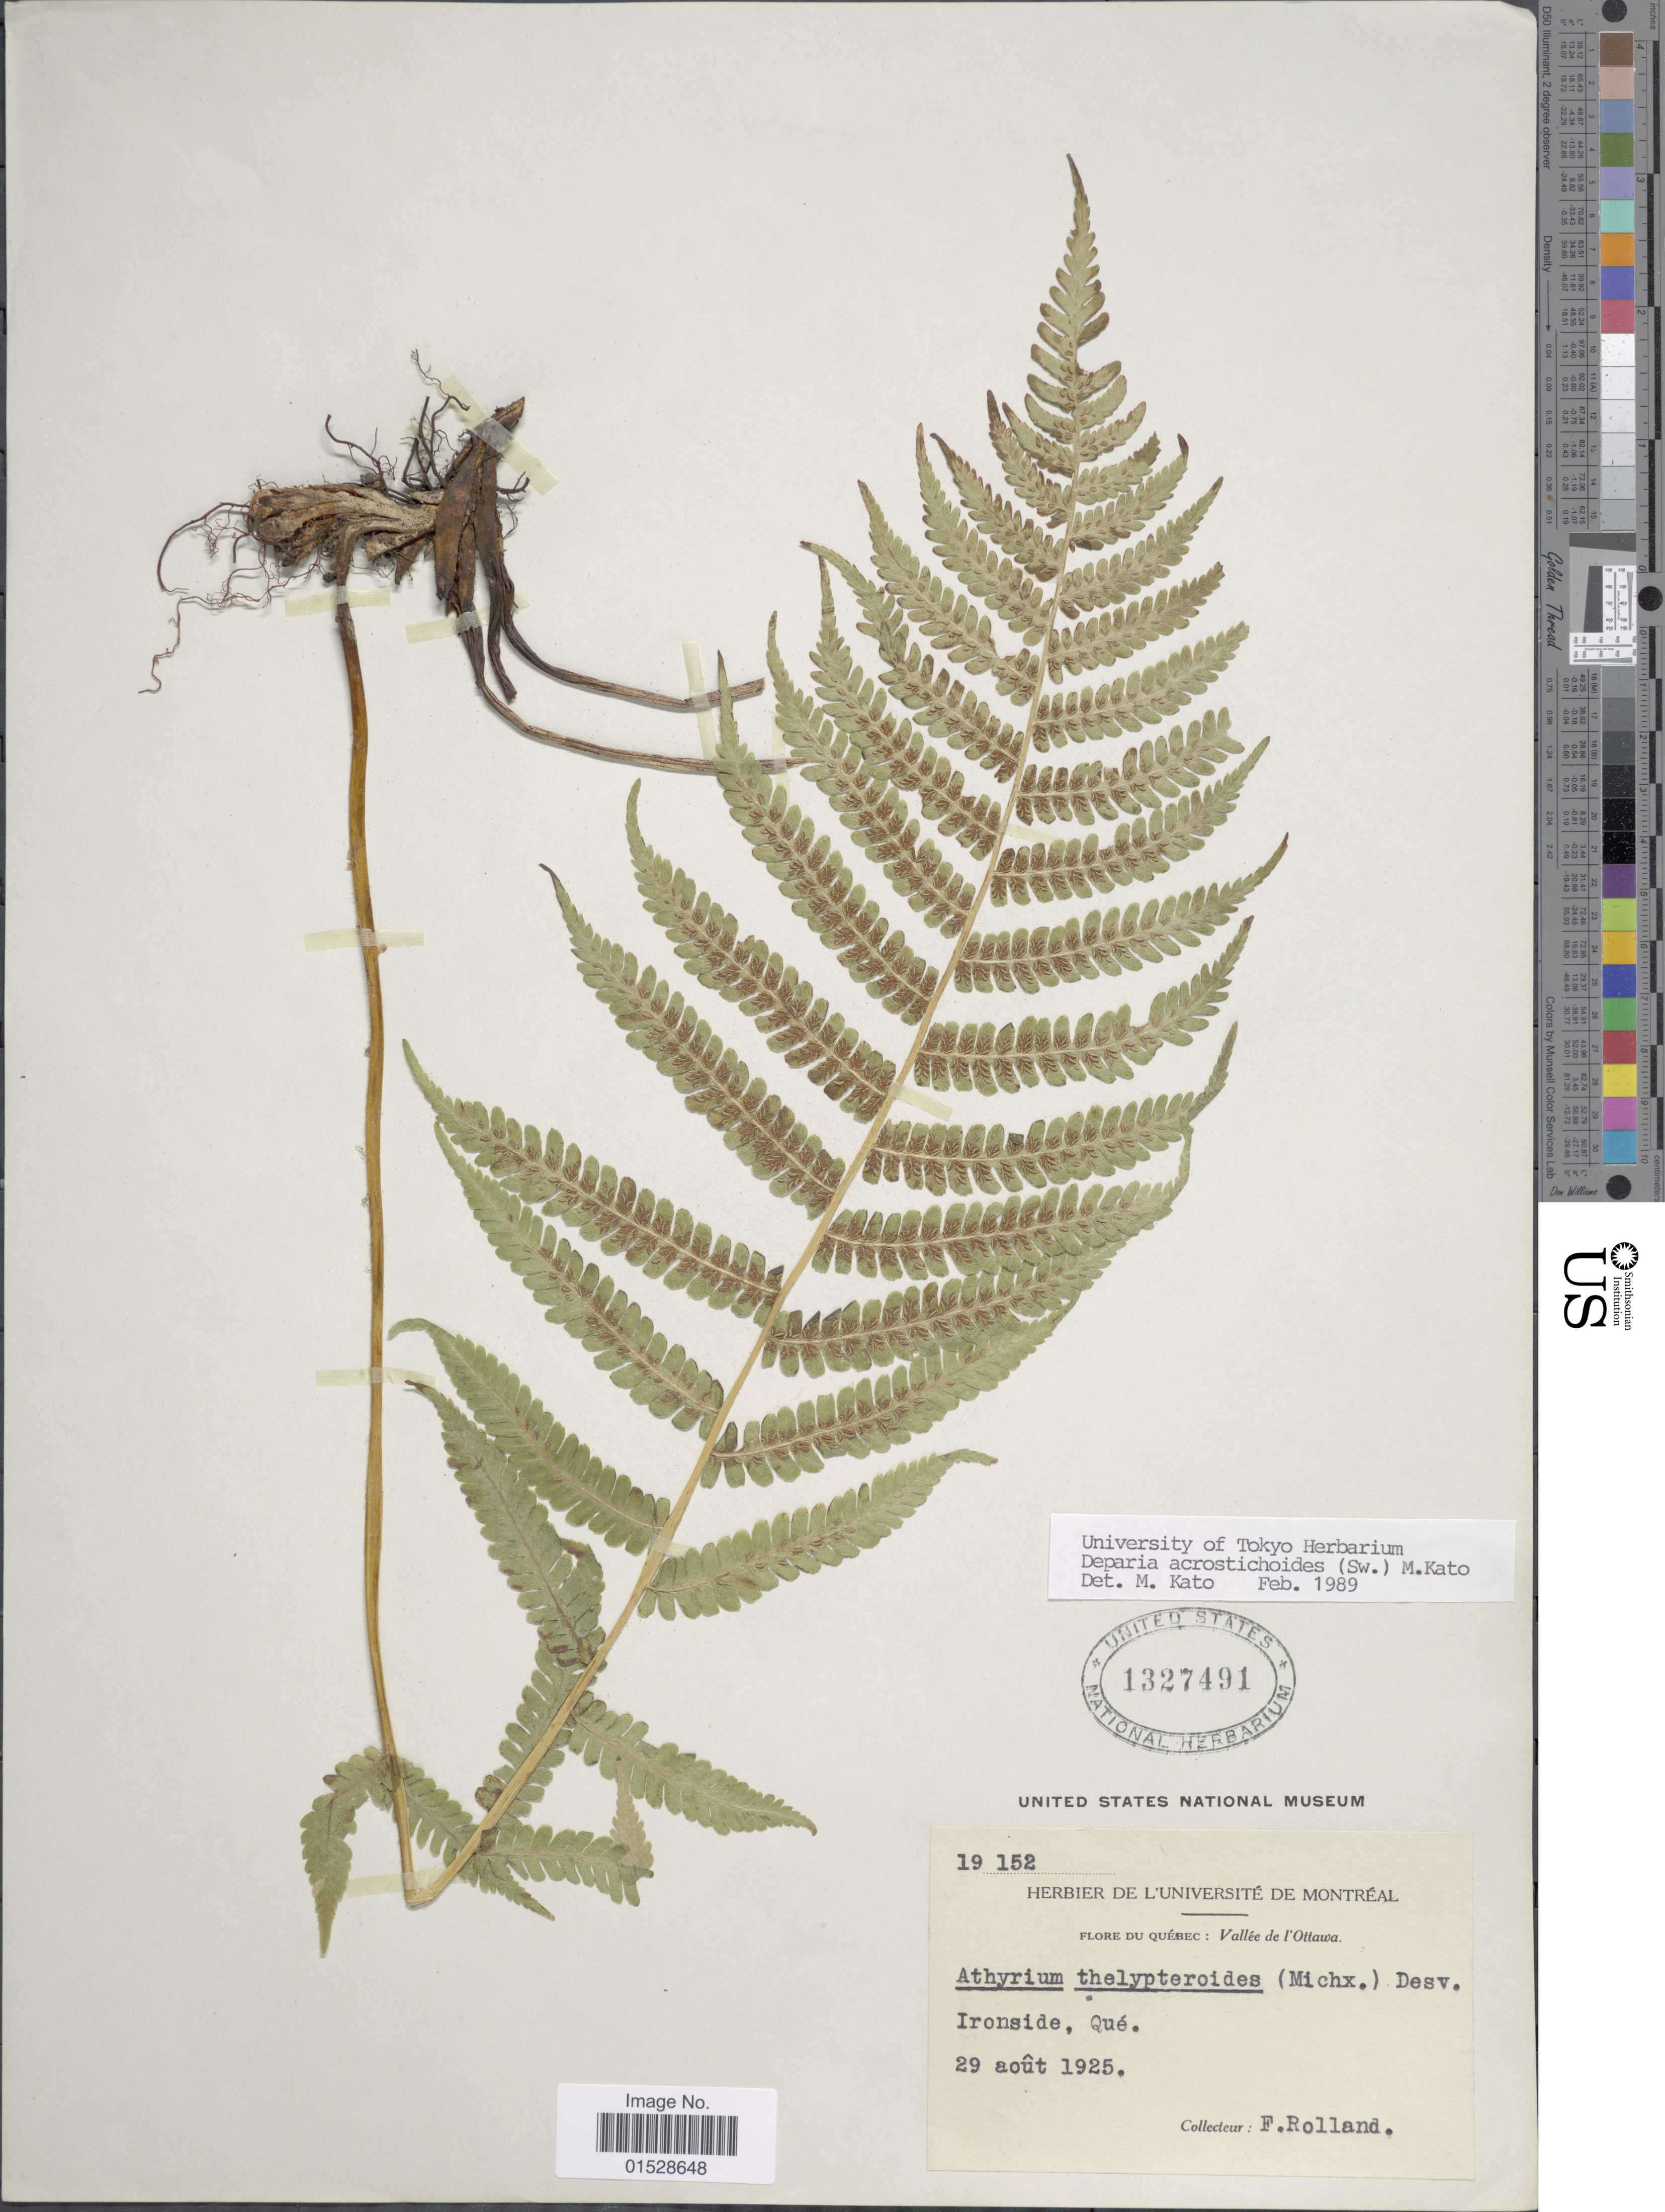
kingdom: Plantae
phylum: Tracheophyta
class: Polypodiopsida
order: Polypodiales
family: Athyriaceae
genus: Deparia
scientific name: Deparia acrostichoides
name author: (Sw.) M. Kato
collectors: F. Rolland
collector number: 19152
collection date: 1925-08-29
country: Canada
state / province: Quebec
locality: Vallee de l'Ottawa, Ironside, Que.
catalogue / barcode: US 1327491